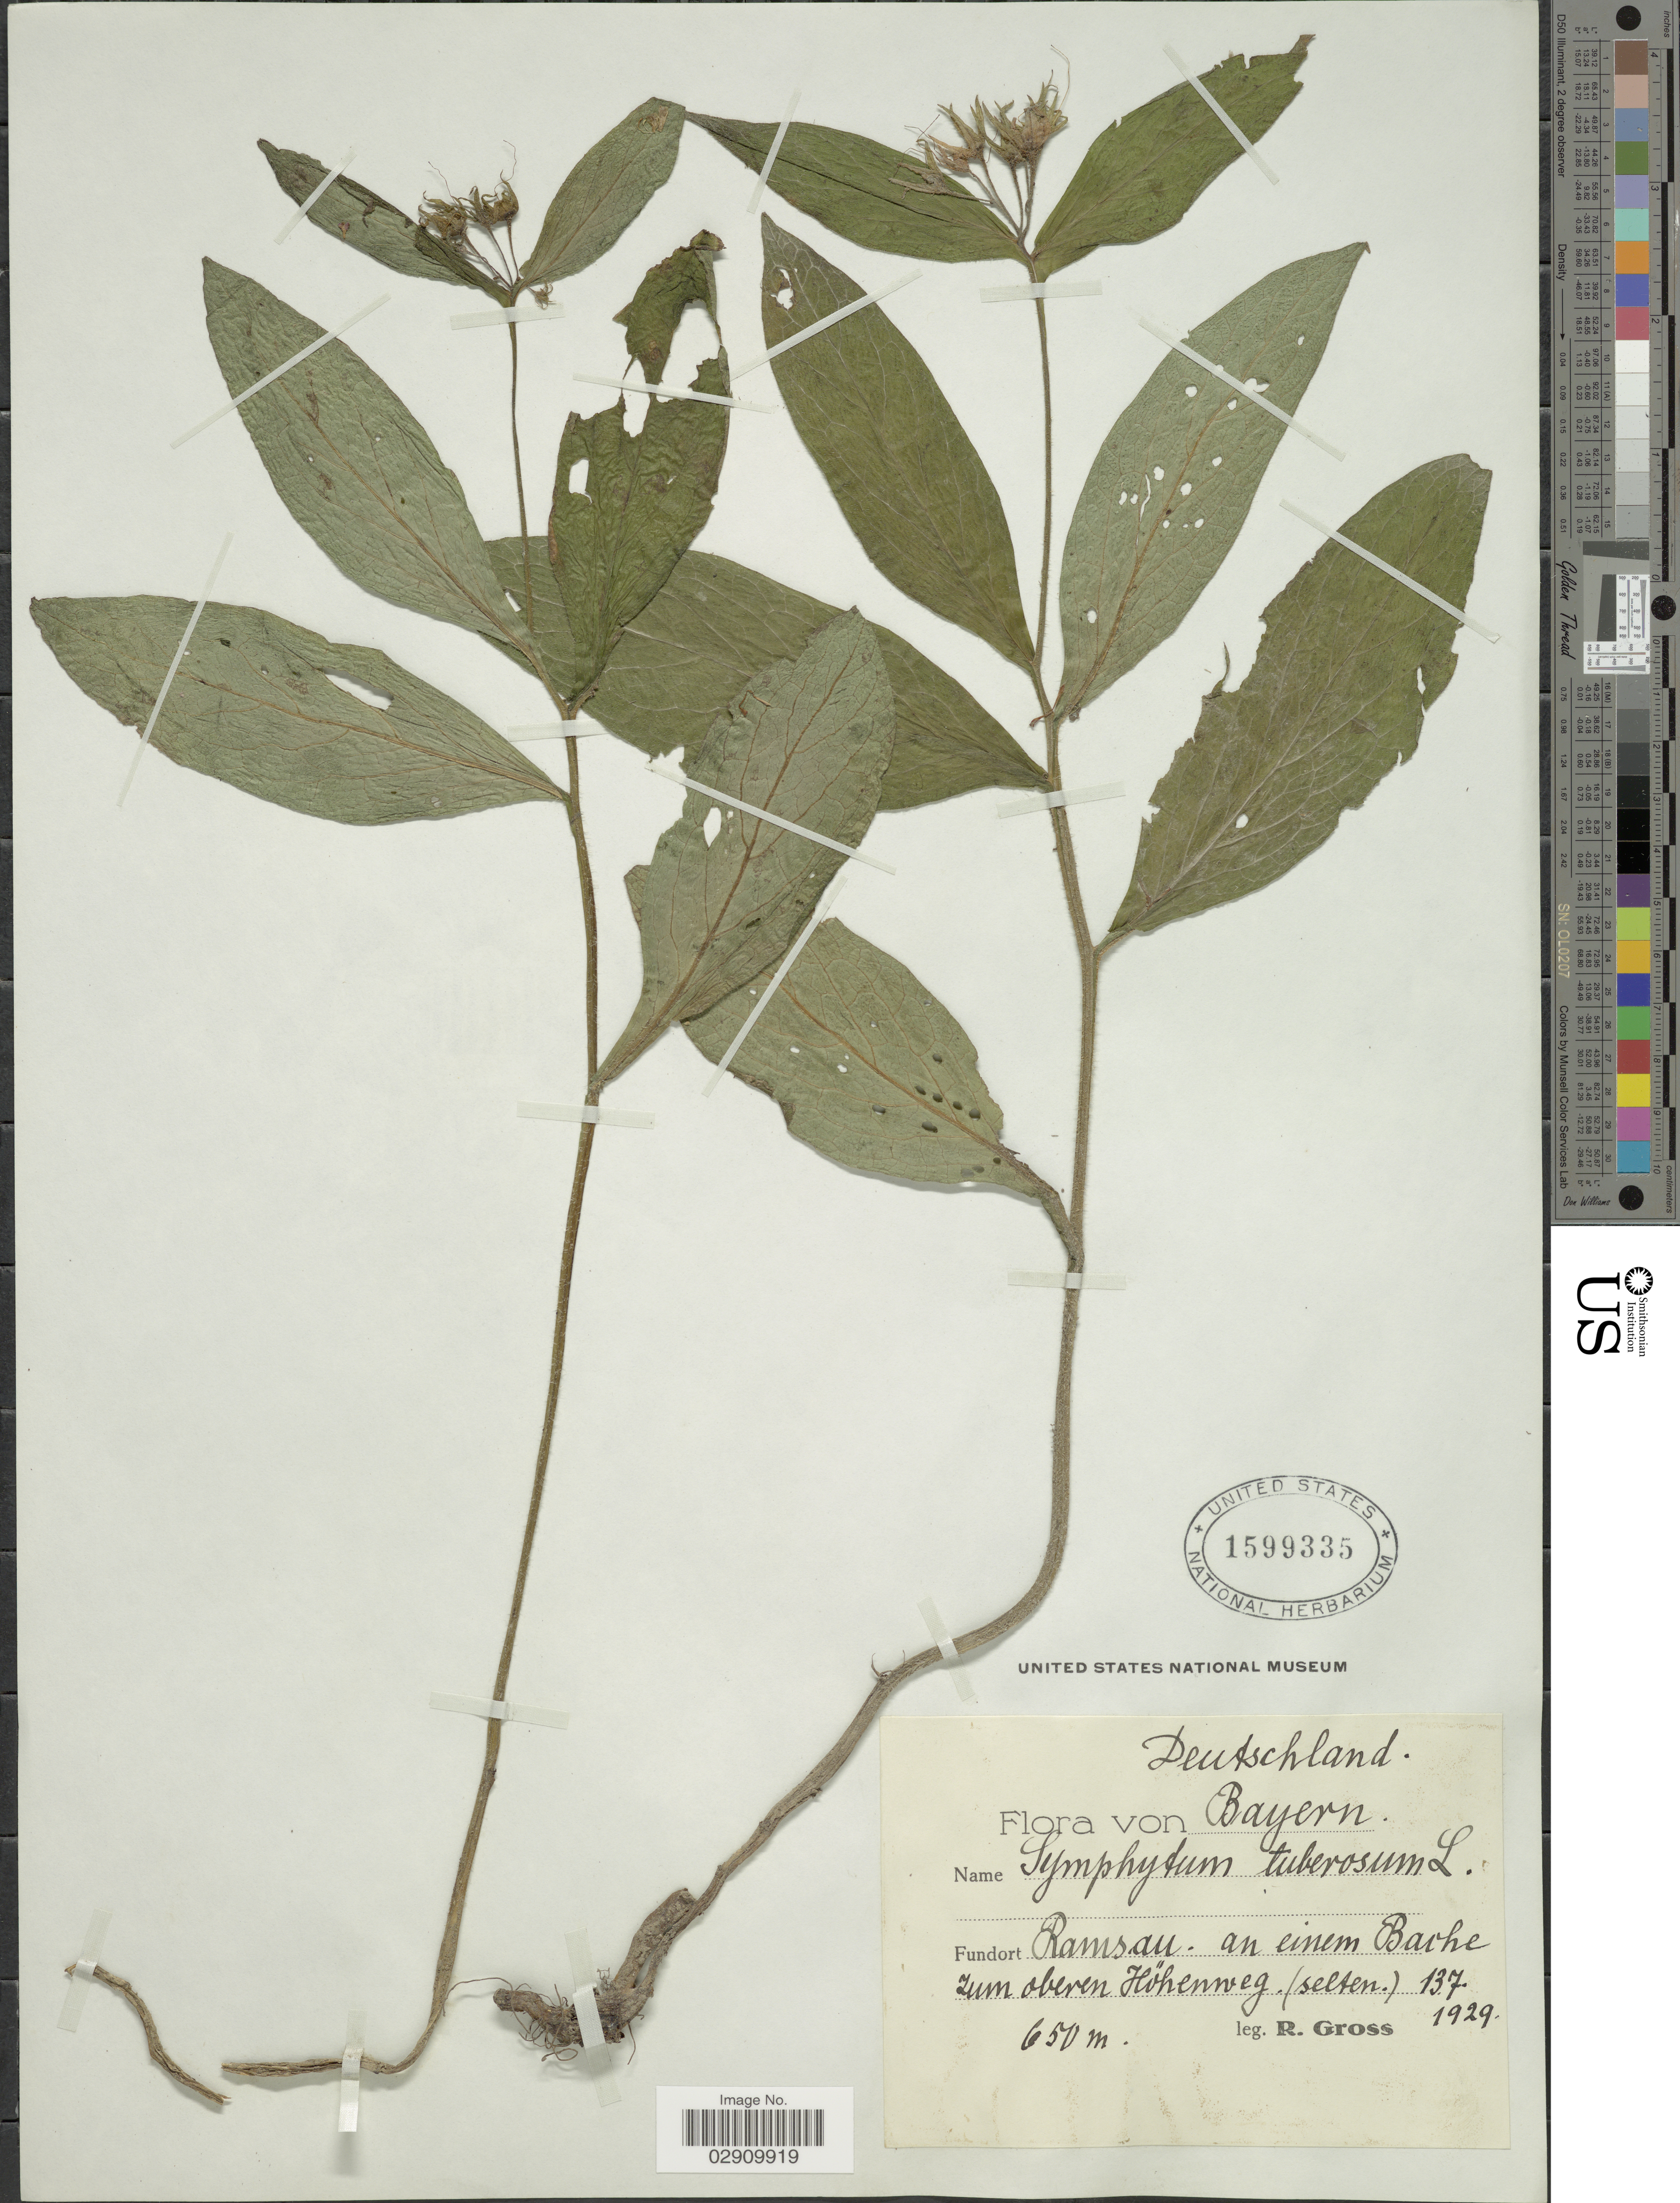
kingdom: Plantae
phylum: Tracheophyta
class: Magnoliopsida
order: Boraginales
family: Boraginaceae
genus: Symphytum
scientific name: Symphytum tuberosum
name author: L.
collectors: R. Gross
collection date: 1929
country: Germany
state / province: Bayern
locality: Deutschland, Fundort Ramsau, au einem Bavhe zum oberen Höhenweg (selten) 137.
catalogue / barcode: US 1599335